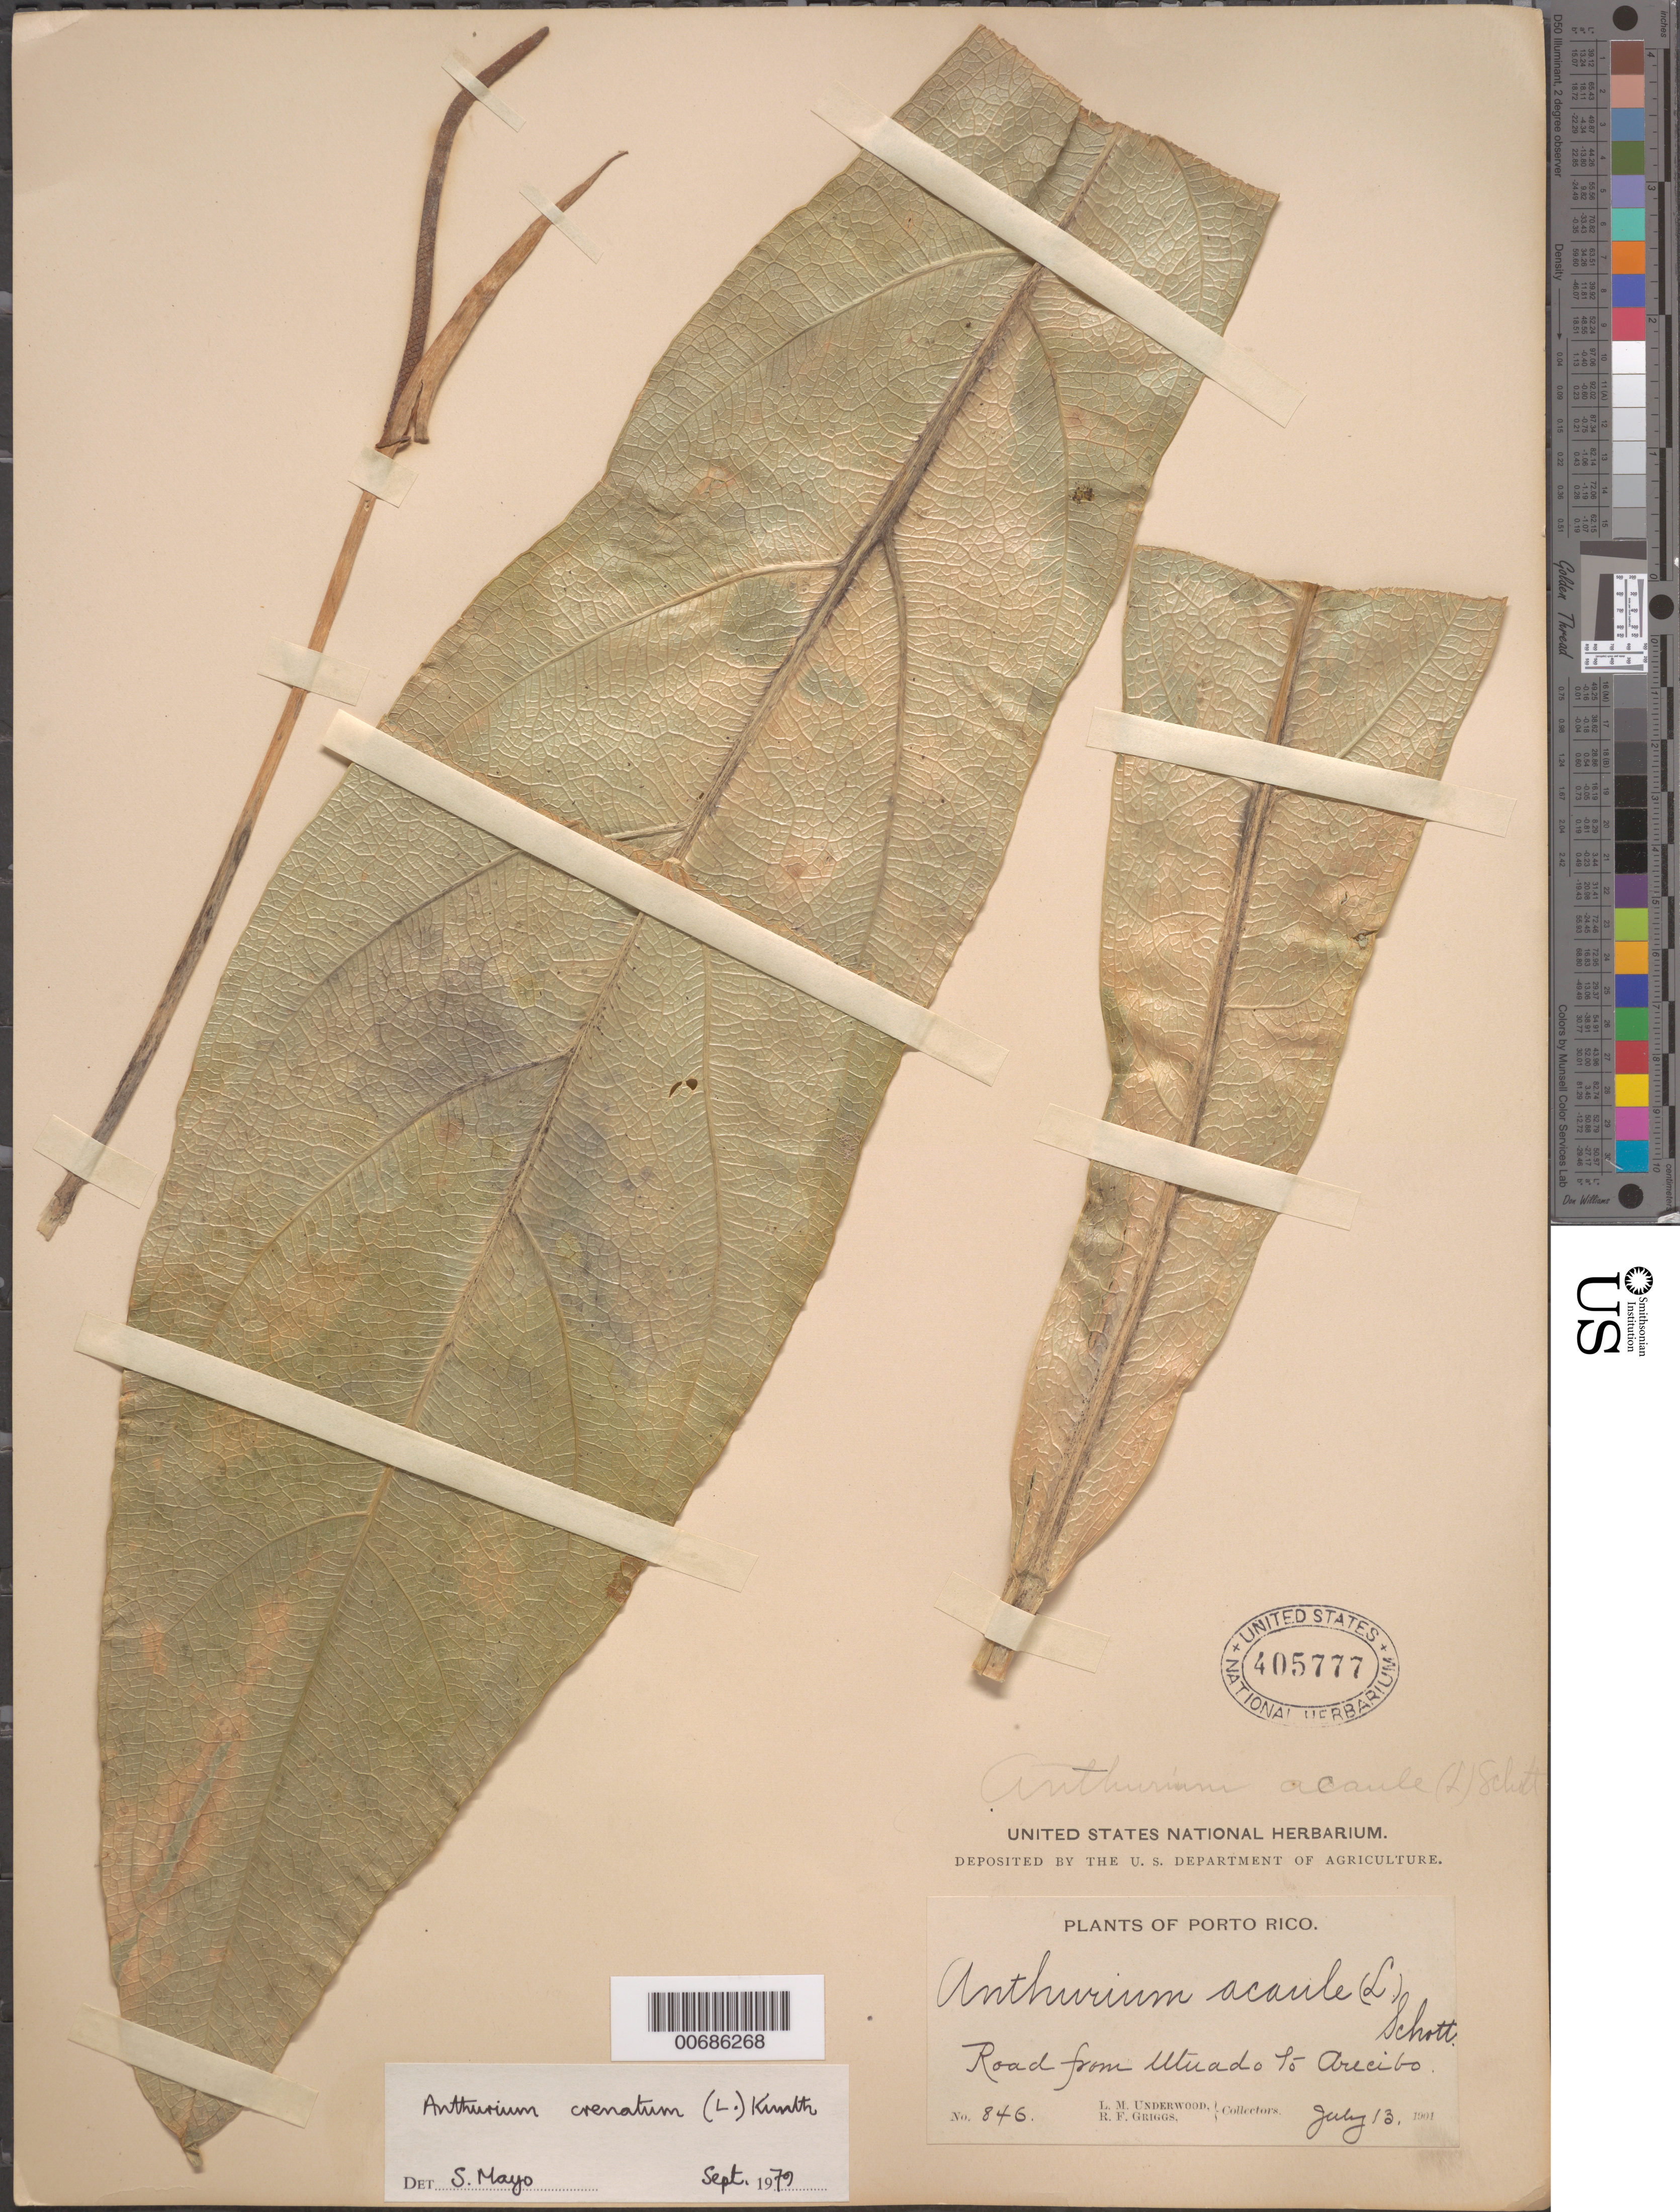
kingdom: Plantae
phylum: Tracheophyta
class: Liliopsida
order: Alismatales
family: Araceae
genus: Anthurium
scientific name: Anthurium crenatum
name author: (L.) Kunth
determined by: Mayo, S.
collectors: L. M. Underwood & R. F. Griggs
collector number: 846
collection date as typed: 13 Jul 1901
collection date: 1901-07-13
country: Puerto Rico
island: Greater Antilles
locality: Rd. from Utuado to Arecibo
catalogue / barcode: US 405777